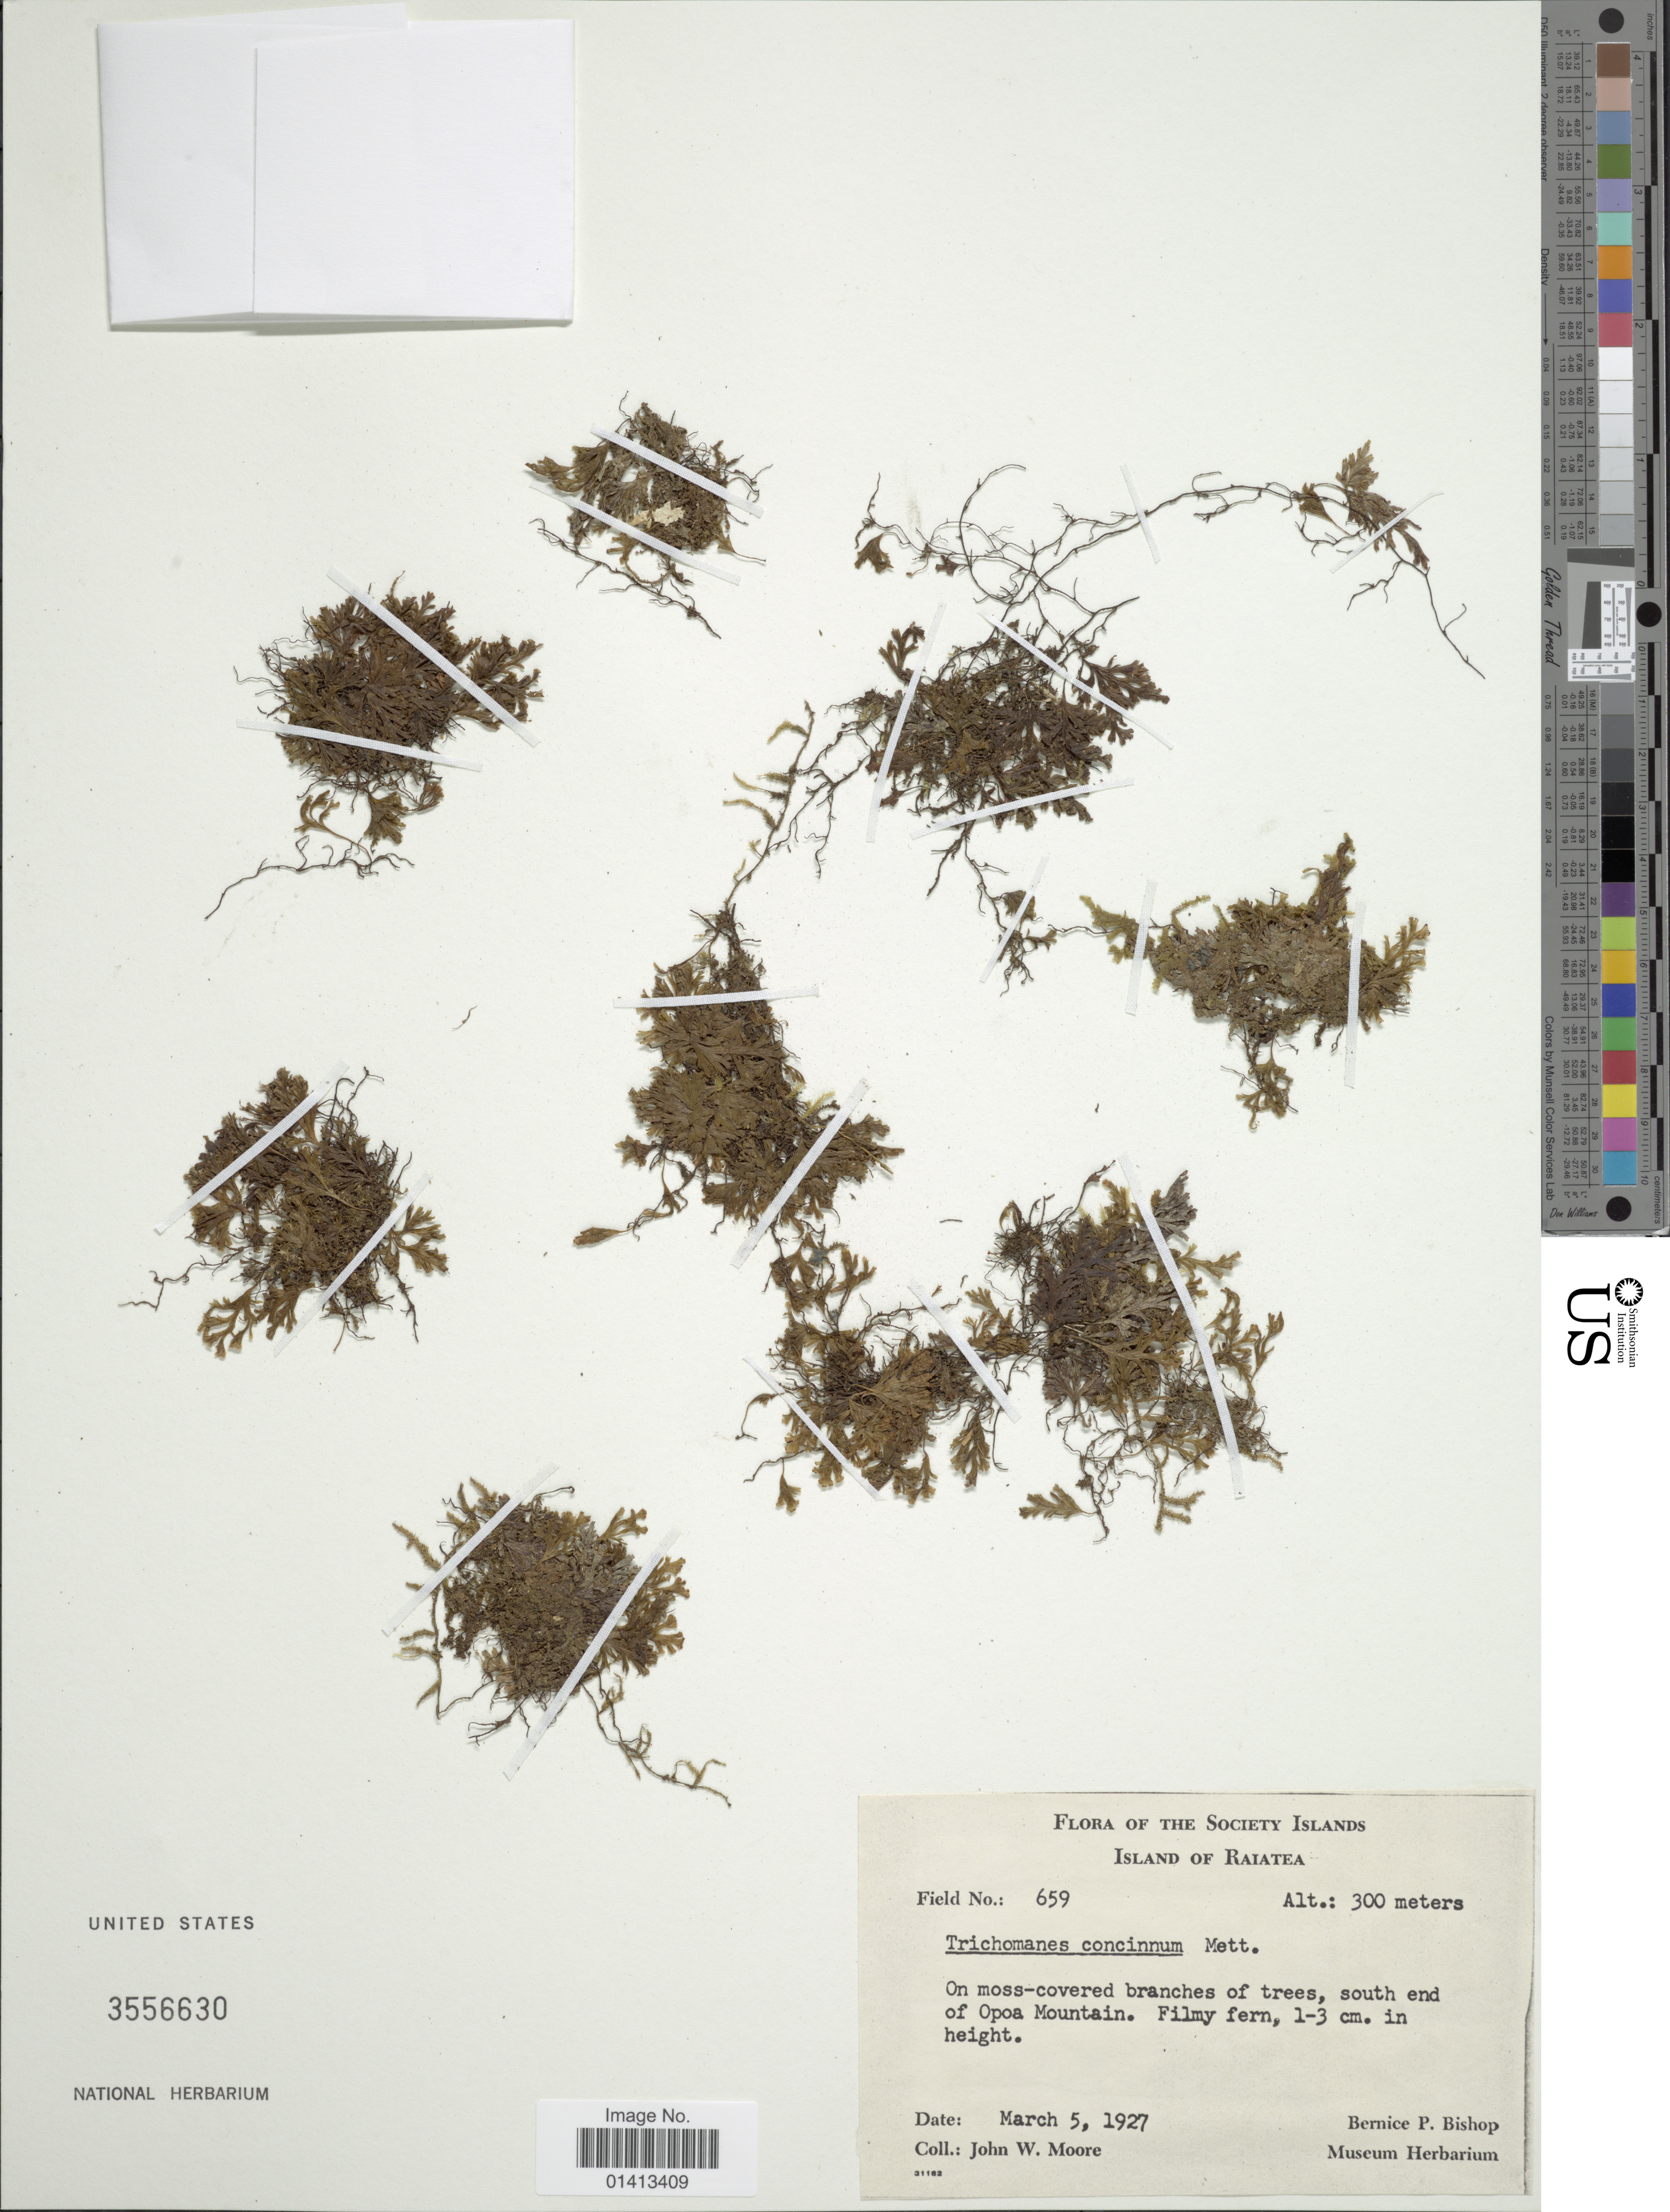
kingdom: Plantae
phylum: Tracheophyta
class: Polypodiopsida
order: Hymenophyllales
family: Hymenophyllaceae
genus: Crepidomanes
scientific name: Crepidomanes concinnum (Mett. ex Kuhn) comb. ined., 2015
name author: (Mett. ex Kuhn)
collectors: J. W. Moore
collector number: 659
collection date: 1927-03-05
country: French Polynesia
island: Raiatea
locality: The Society Islands, Island of Raiatea, south end of Opoa Mountain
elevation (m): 300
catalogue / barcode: US 3556630